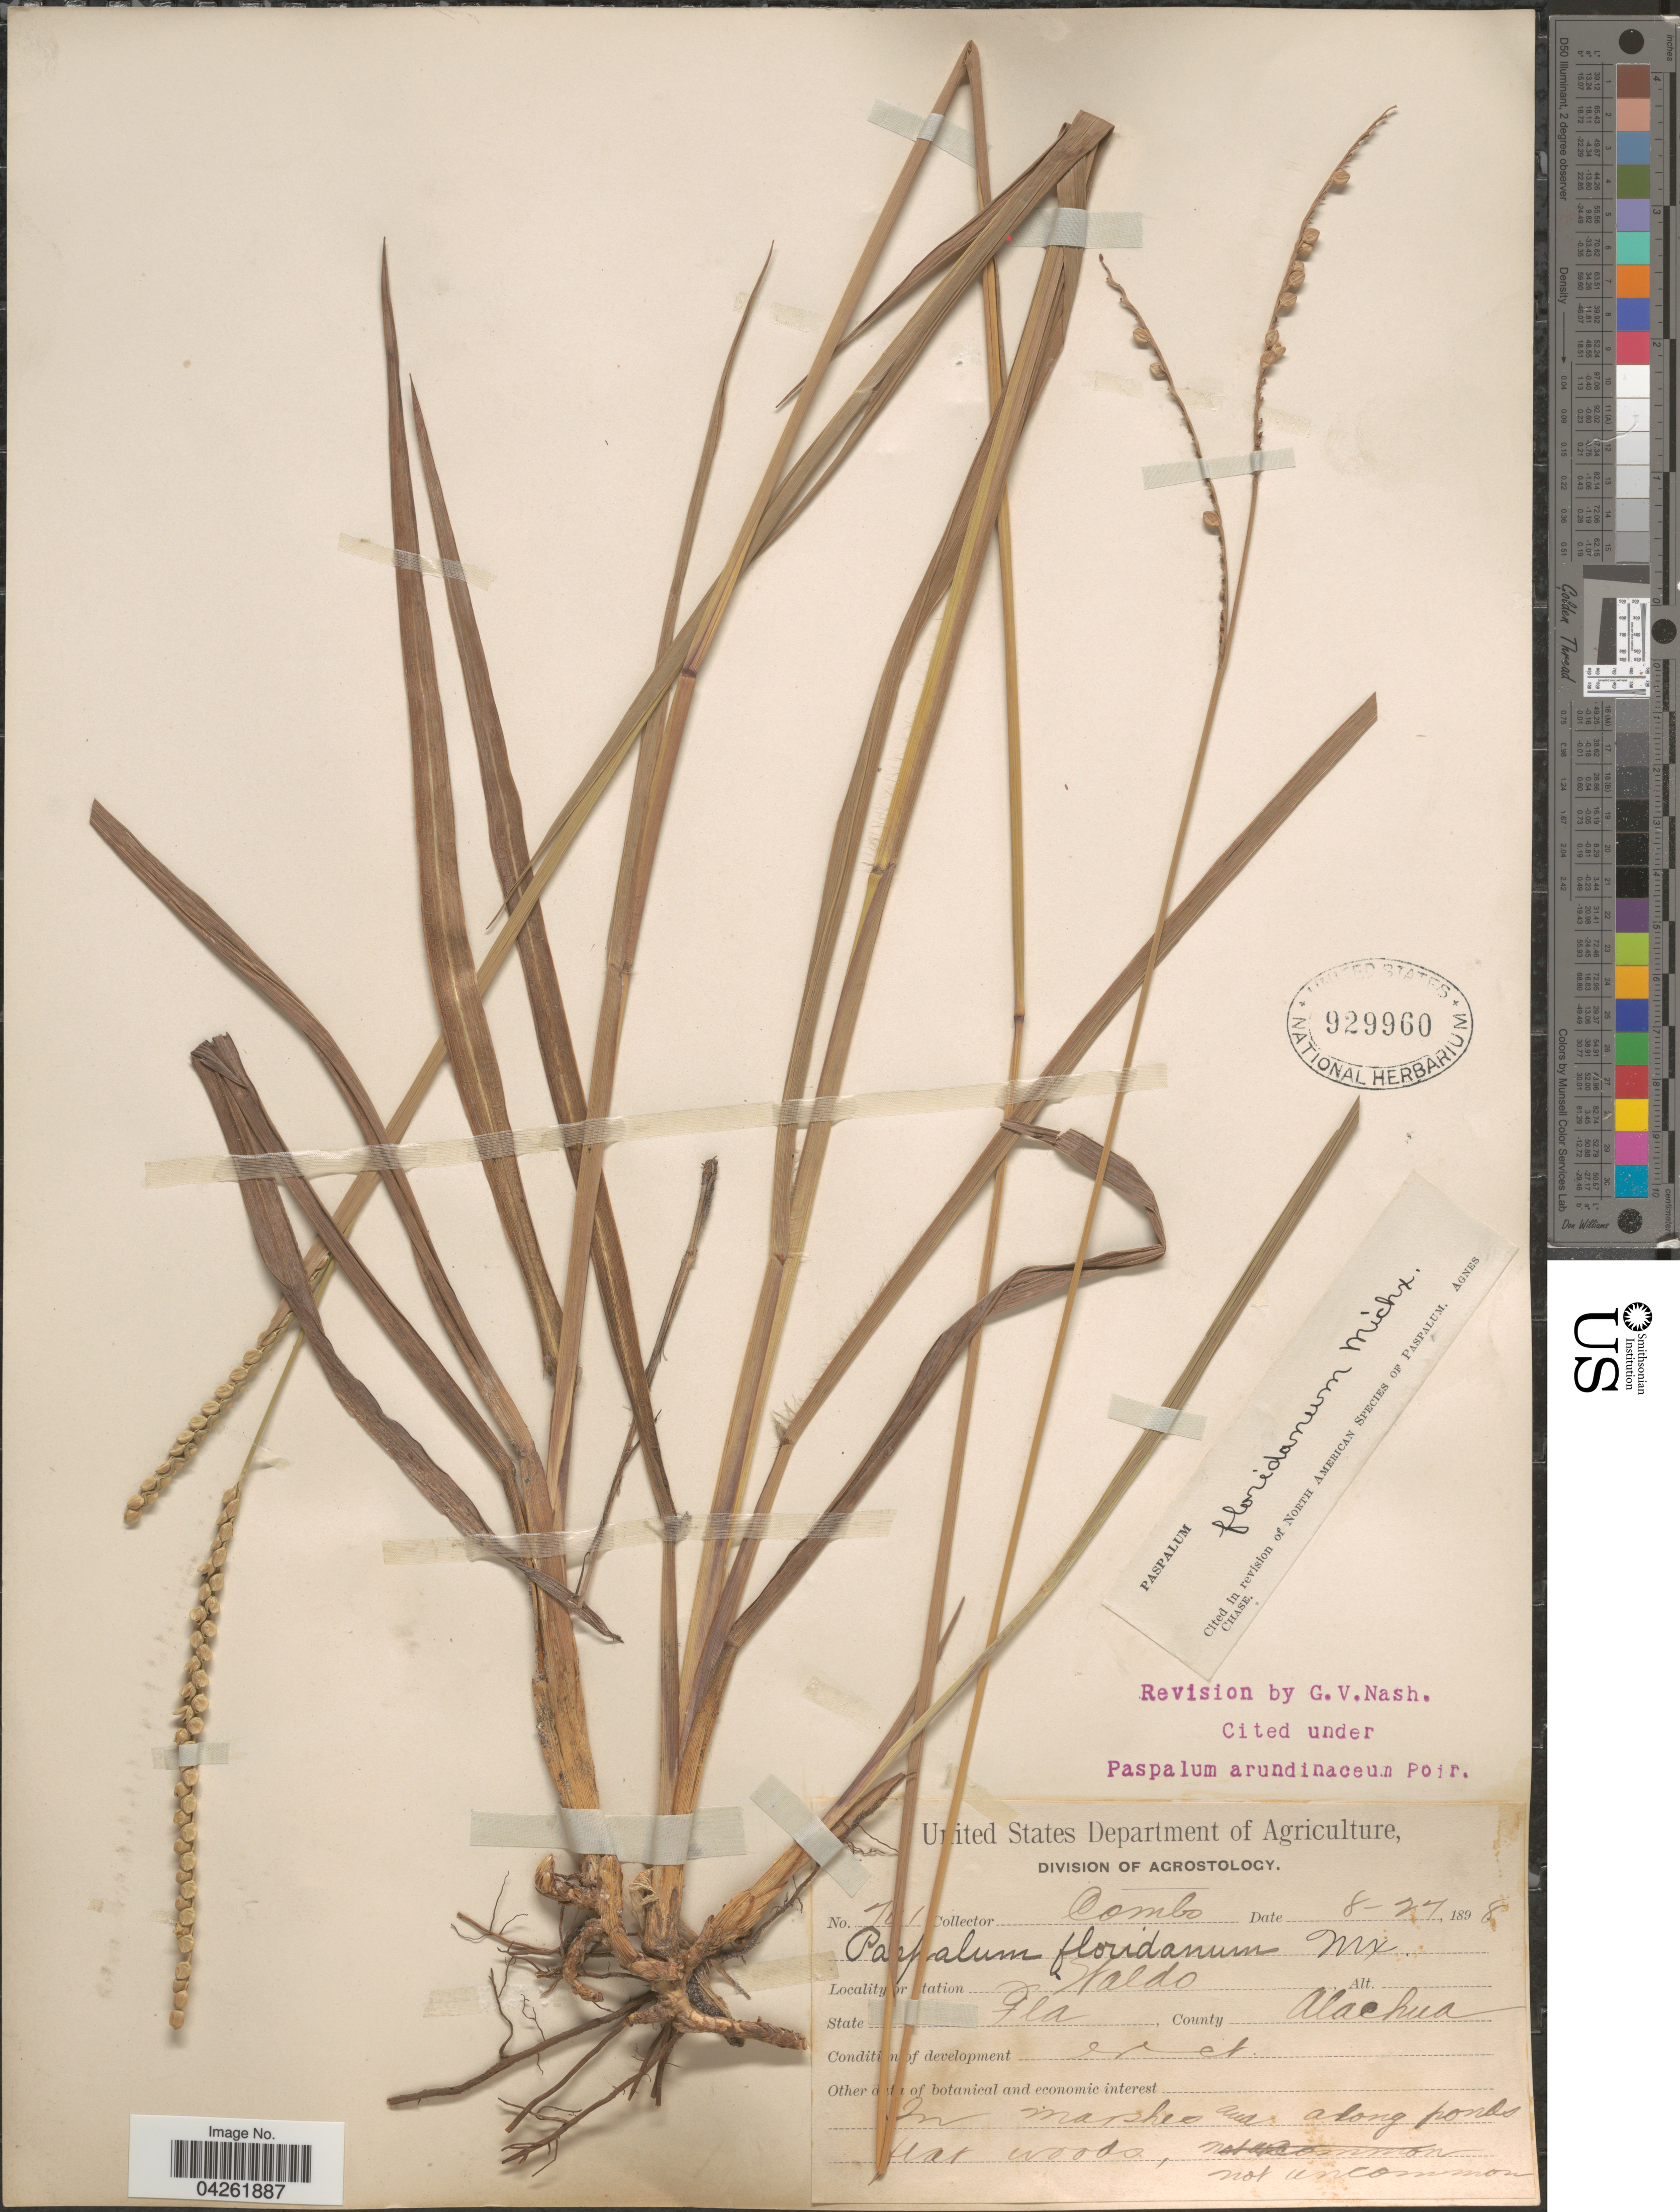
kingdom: Plantae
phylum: Tracheophyta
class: Liliopsida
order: Poales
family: Poaceae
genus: Paspalum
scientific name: Paspalum floridanum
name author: Michx.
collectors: -. Combs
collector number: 7!1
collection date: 1898-08-27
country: United States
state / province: Florida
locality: Waldo. County Alachua.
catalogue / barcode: US 929960